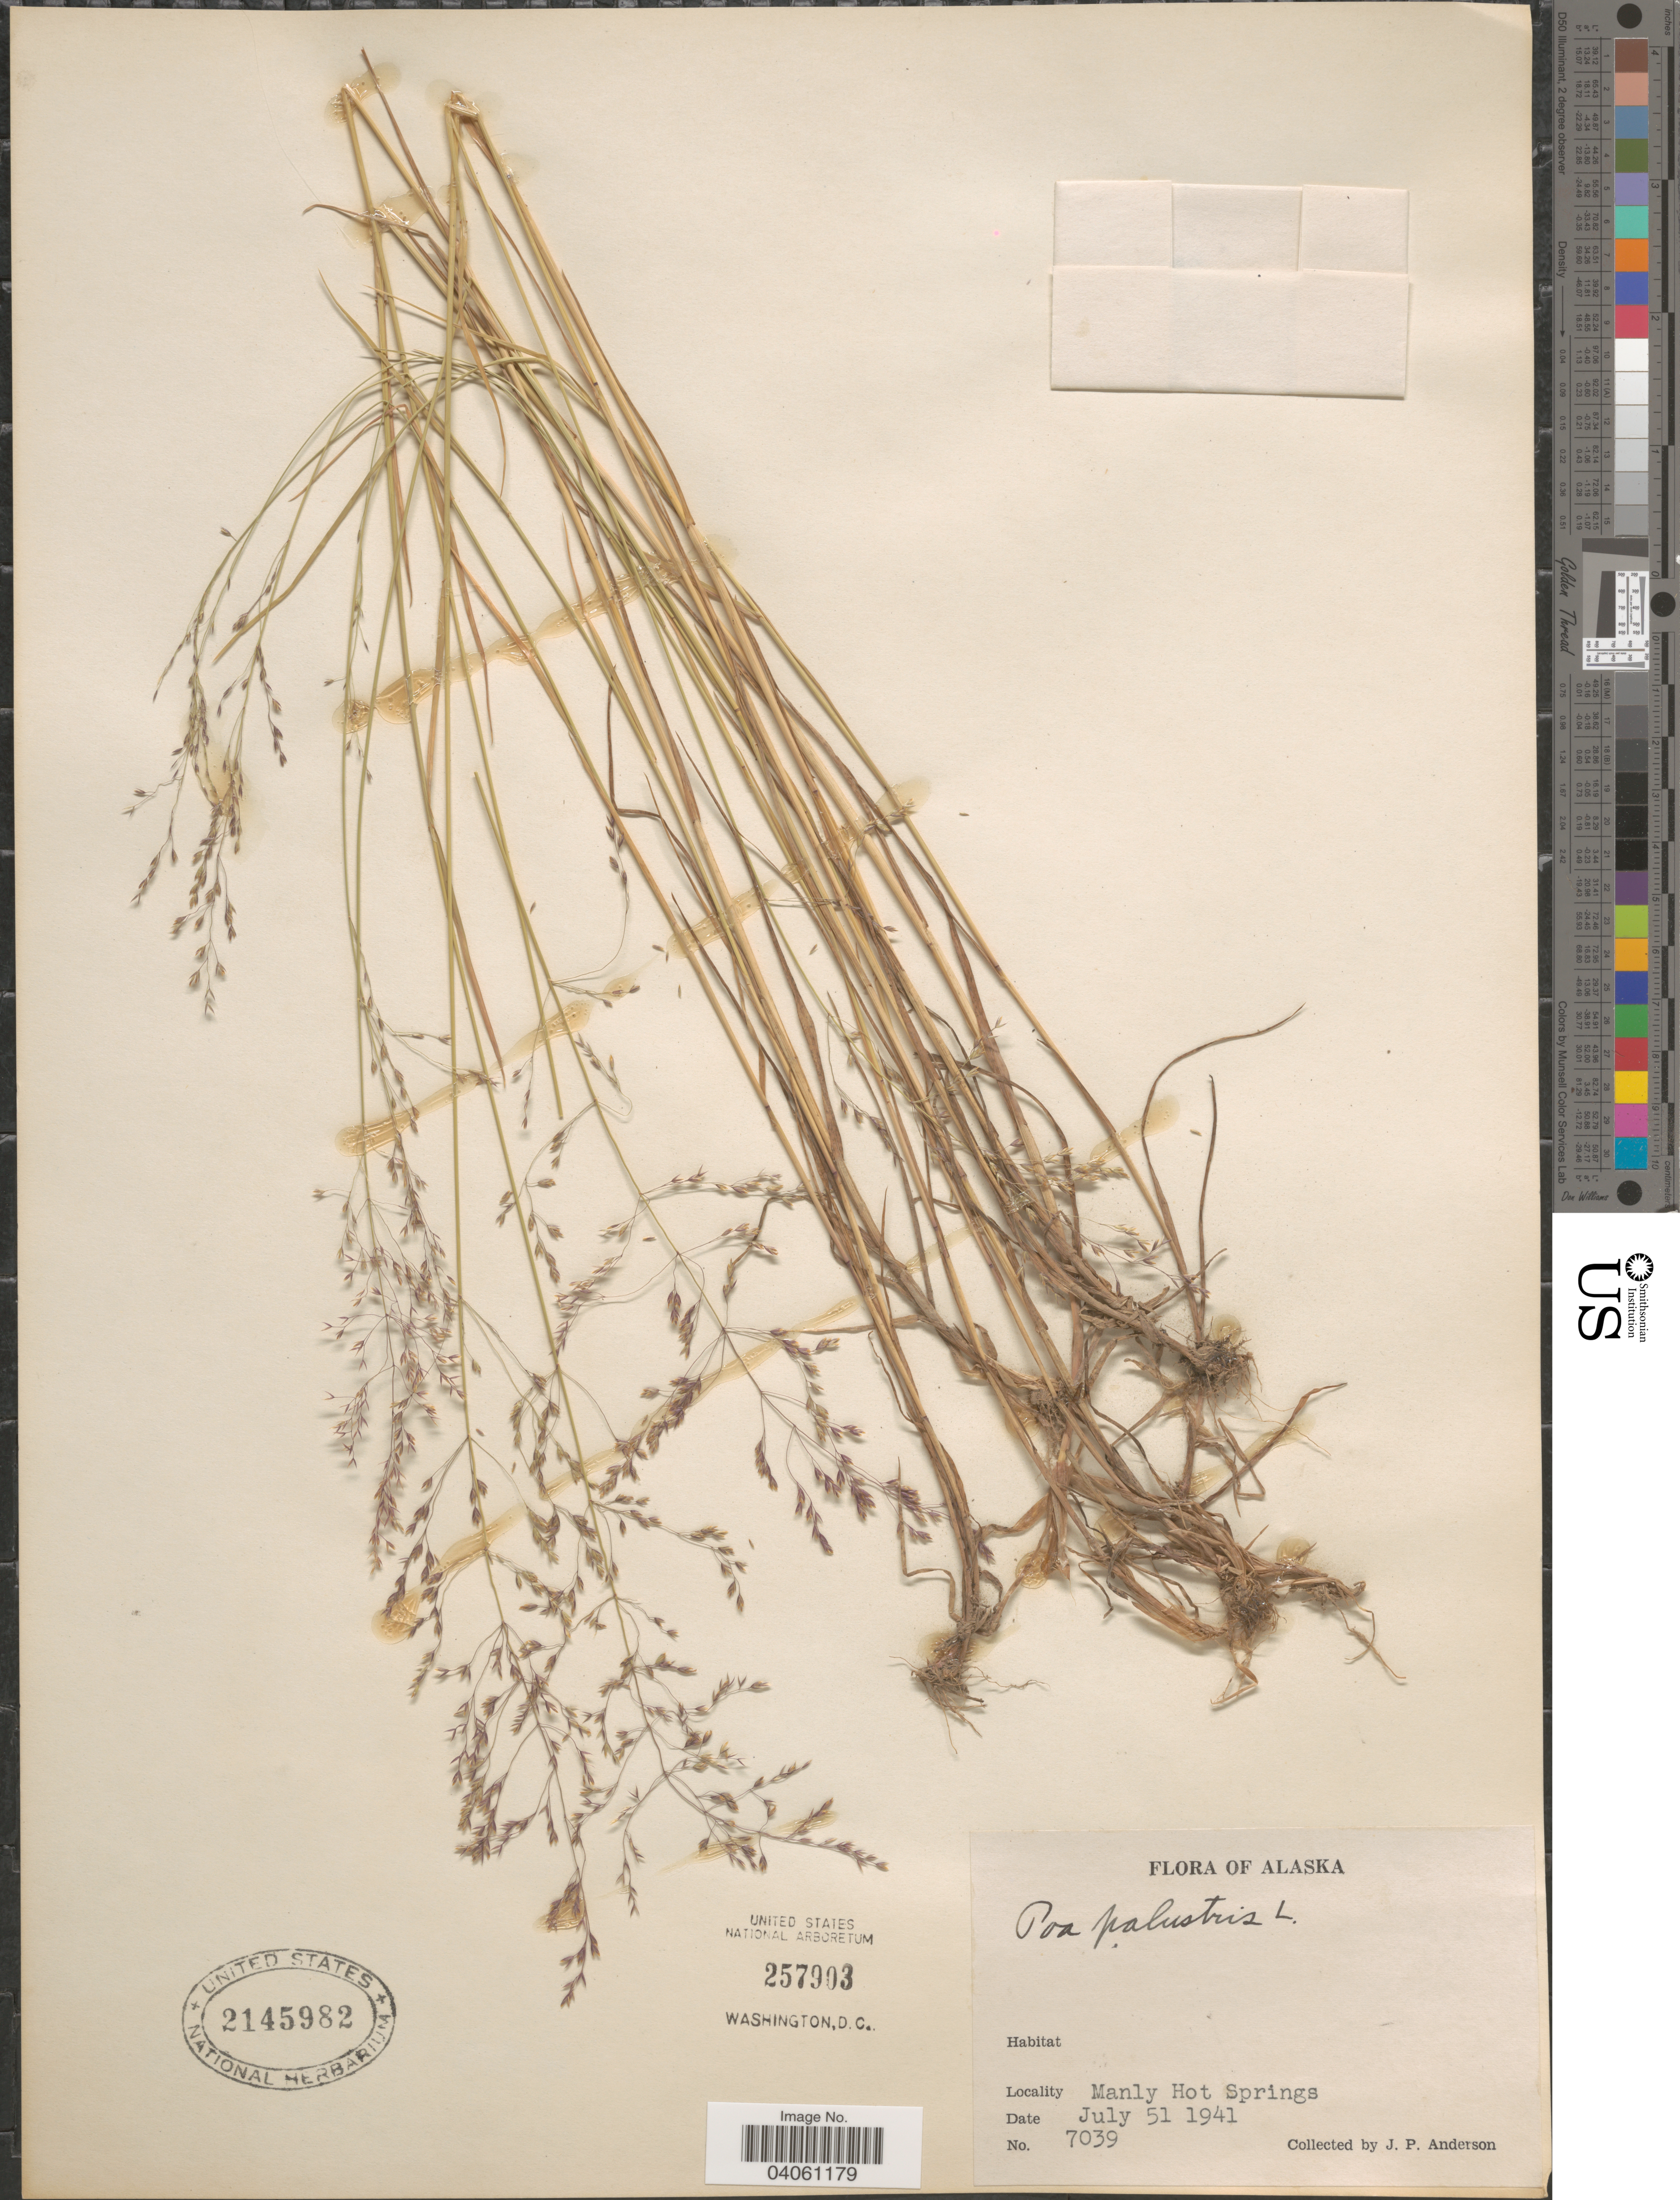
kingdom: Plantae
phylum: Tracheophyta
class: Liliopsida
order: Poales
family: Poaceae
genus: Poa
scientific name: Poa palustris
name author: L.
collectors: J. P. Anderson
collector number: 7039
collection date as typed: July 51 1941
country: United States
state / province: Alaska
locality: Manly Hot Springs.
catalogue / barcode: US 2145982